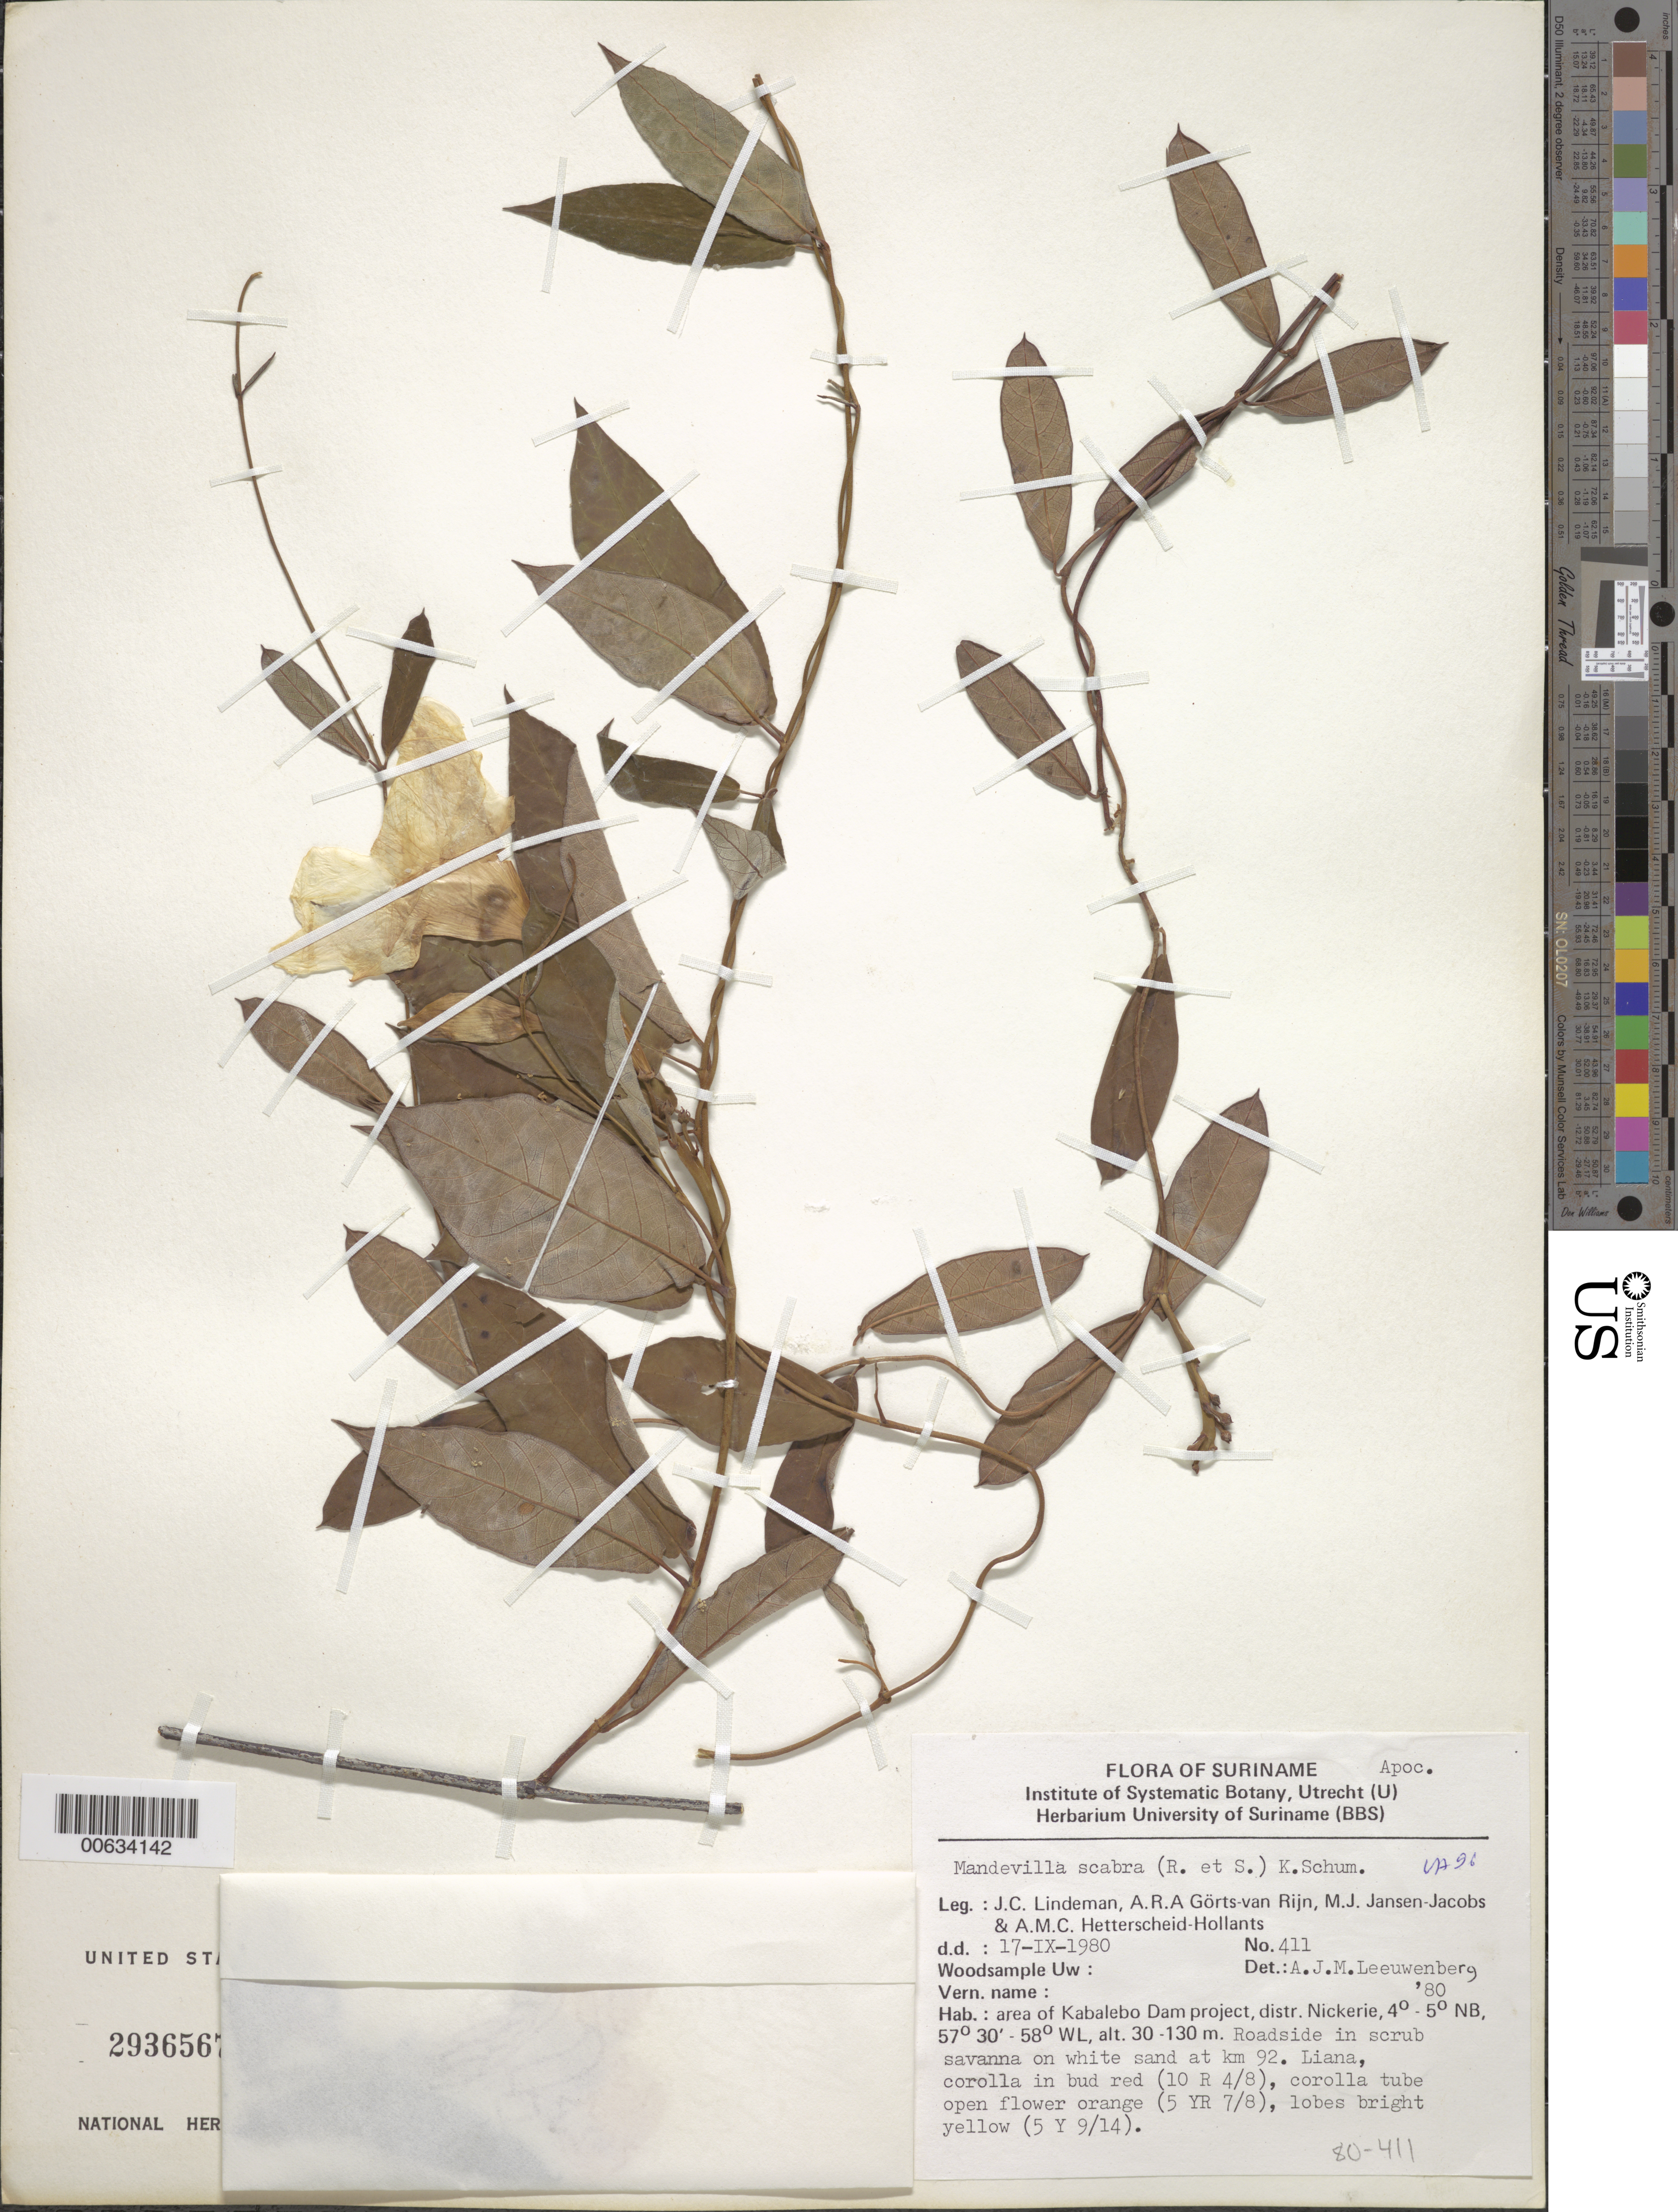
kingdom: Plantae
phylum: Tracheophyta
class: Magnoliopsida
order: Gentianales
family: Apocynaceae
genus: Mandevilla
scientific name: Mandevilla scabra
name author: (Hoffmanns. ex Roem. & Schult.) K. Schum.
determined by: Leeuwenberg, A. J. M.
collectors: J. C. Lindeman, A. .R. A. Görts-van Rijn, M. J. Jansen-Jacobs & A. Hetterscheid-Hollants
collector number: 80 411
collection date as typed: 17-Sep-80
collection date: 1980-09-17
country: Suriname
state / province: Nickerie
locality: Kabalebo Dam project area, at km 92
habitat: Roadside in scrub savanna on white sand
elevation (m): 30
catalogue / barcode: US 2936567